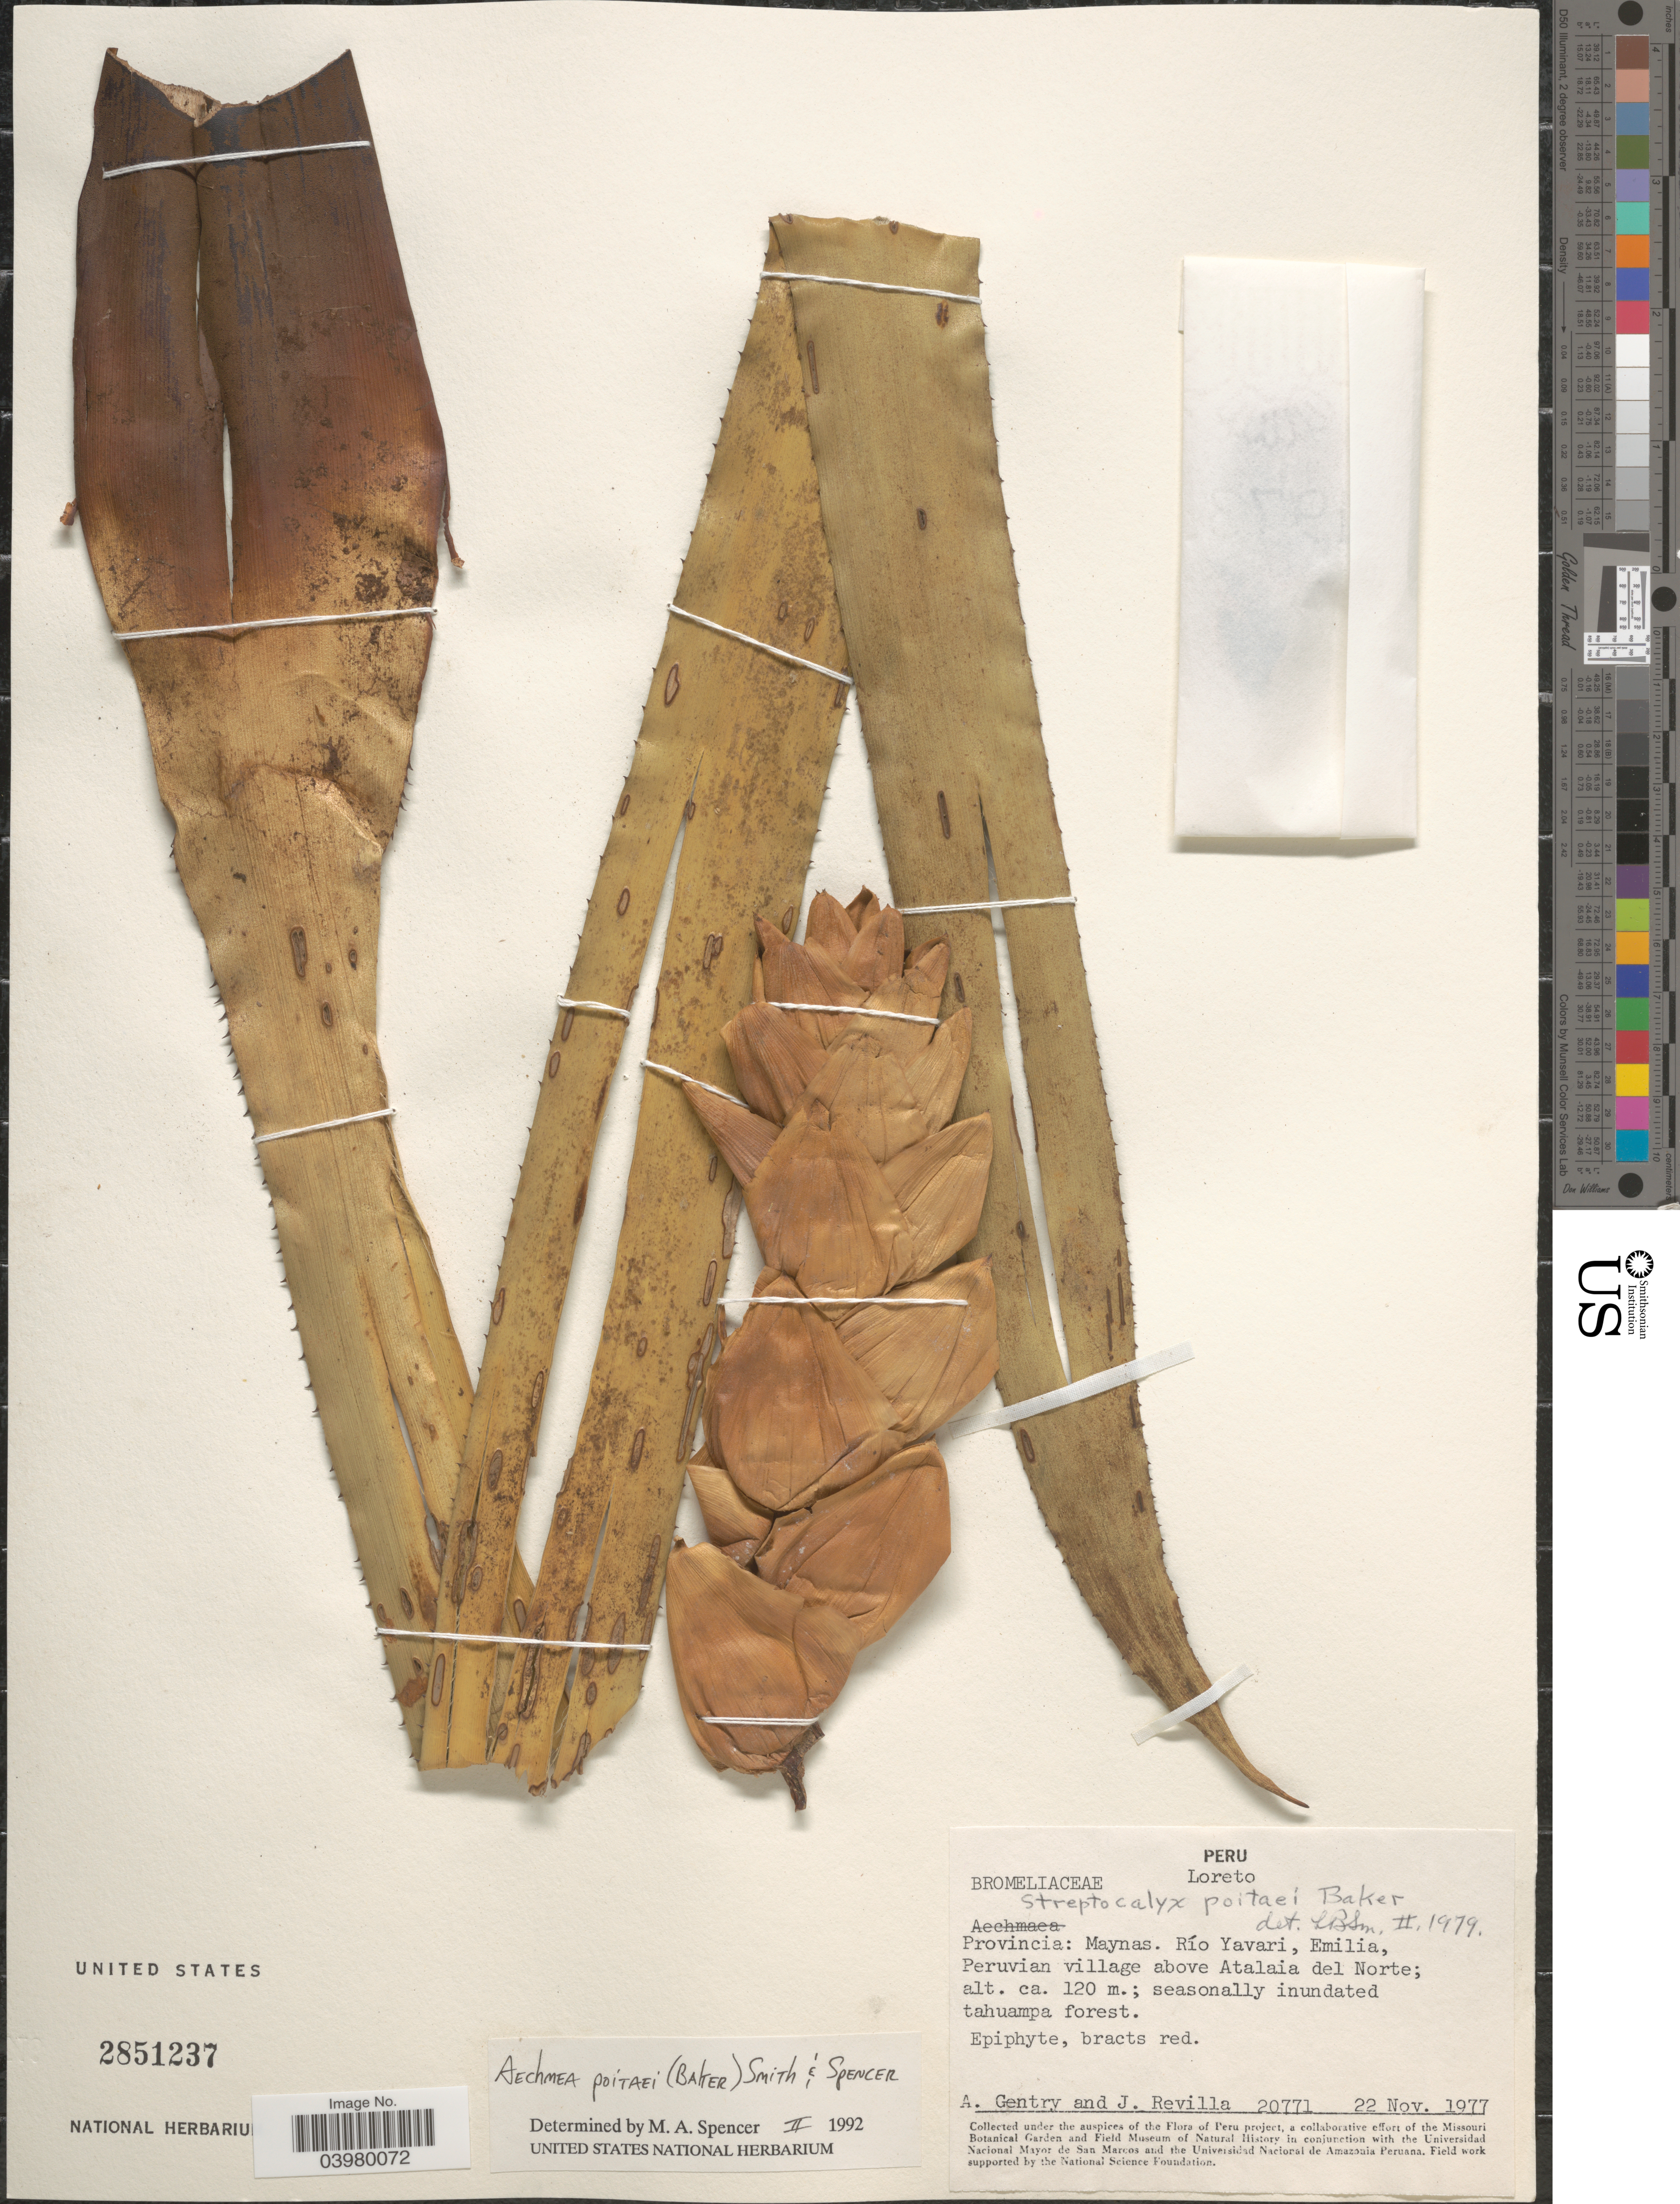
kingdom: Plantae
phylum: Tracheophyta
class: Liliopsida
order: Poales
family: Bromeliaceae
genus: Aechmea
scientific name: Aechmea poitaei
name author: (Baker) L.B. Sm. & M.A. Spencer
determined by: Spencer, M. A.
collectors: A. H. Gentry & J. Revilla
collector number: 20771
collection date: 1977-11-22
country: Peru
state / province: Loreto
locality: Provincia: Maynas. Río Yavari, Emilia, Peruvian village above Atalaia del Norte.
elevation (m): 120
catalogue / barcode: US 2851237